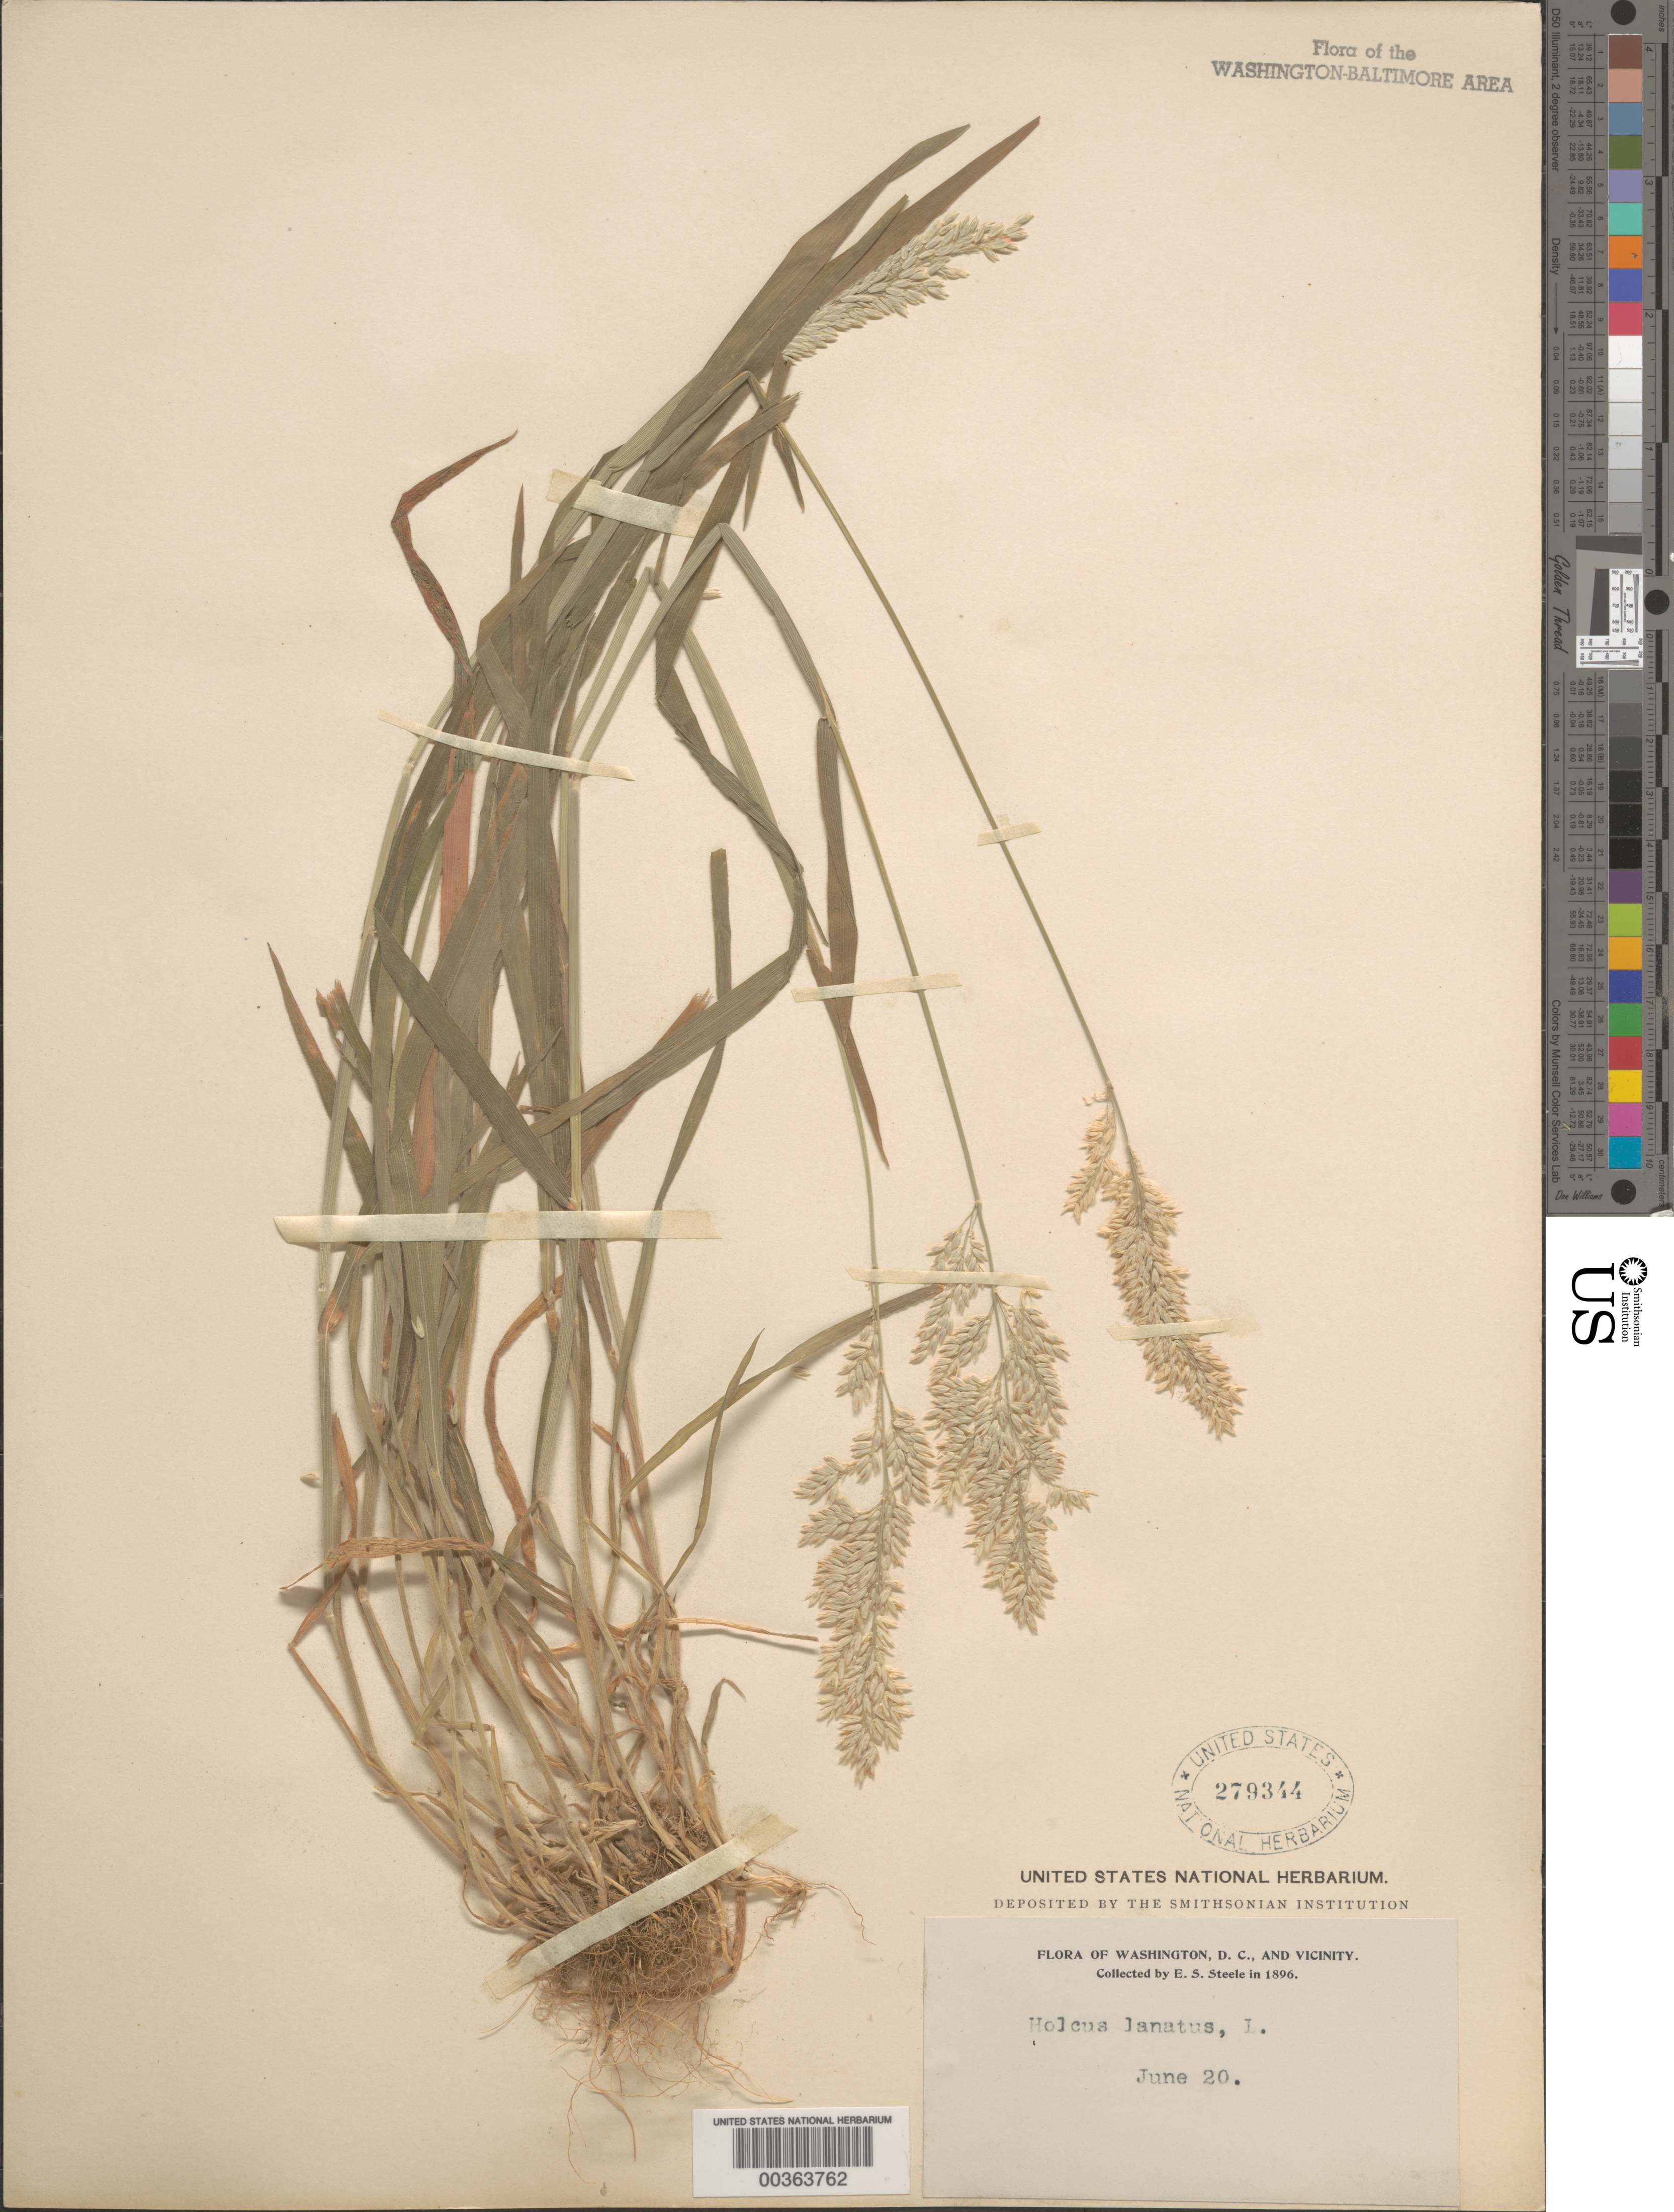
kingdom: Plantae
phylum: Tracheophyta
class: Liliopsida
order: Poales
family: Poaceae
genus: Holcus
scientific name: Holcus lanatus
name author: L.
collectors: E. Steele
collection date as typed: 20 Jun 1896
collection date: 1896-06-20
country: United States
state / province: District of Columbia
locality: Washington DC area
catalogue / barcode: US 279344